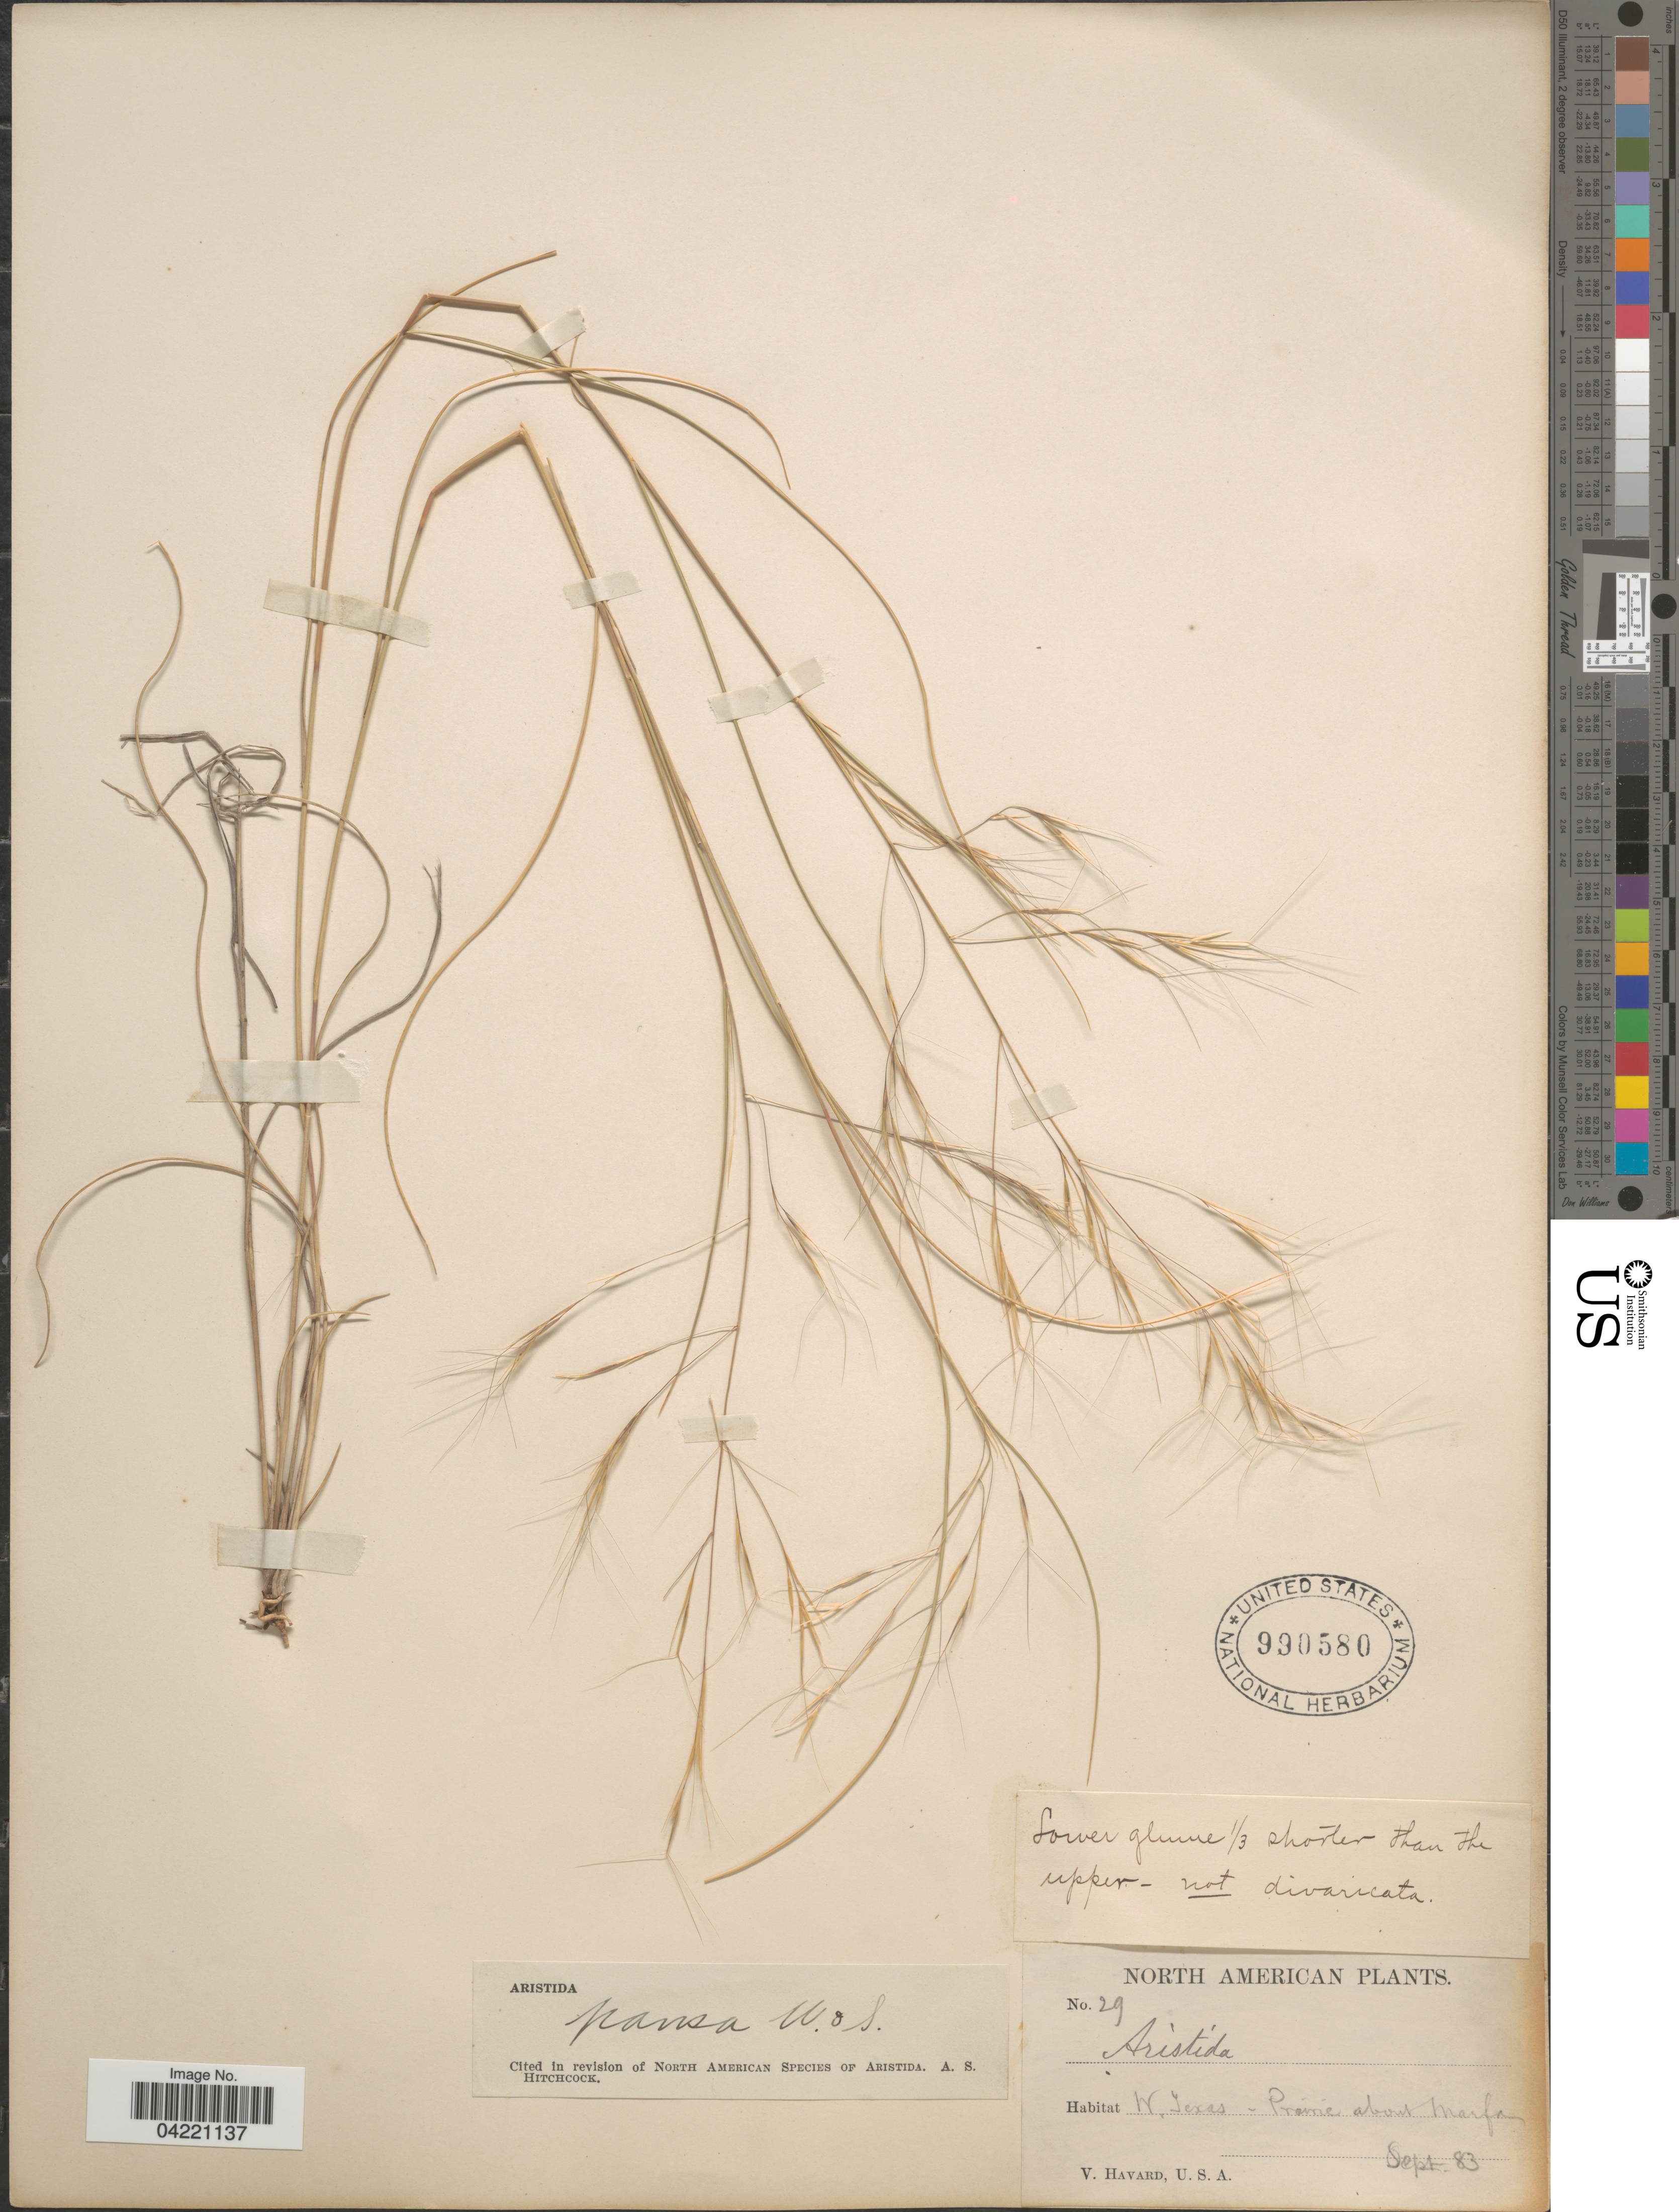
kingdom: Plantae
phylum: Tracheophyta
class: Liliopsida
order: Poales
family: Poaceae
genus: Aristida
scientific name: Aristida pansa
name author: Wooton & Standl.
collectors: V. Havard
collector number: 29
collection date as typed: Transcribed d/m/y: /9/83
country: United States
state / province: Texas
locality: W. Texas. Prairie about Marfa.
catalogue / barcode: US 990580